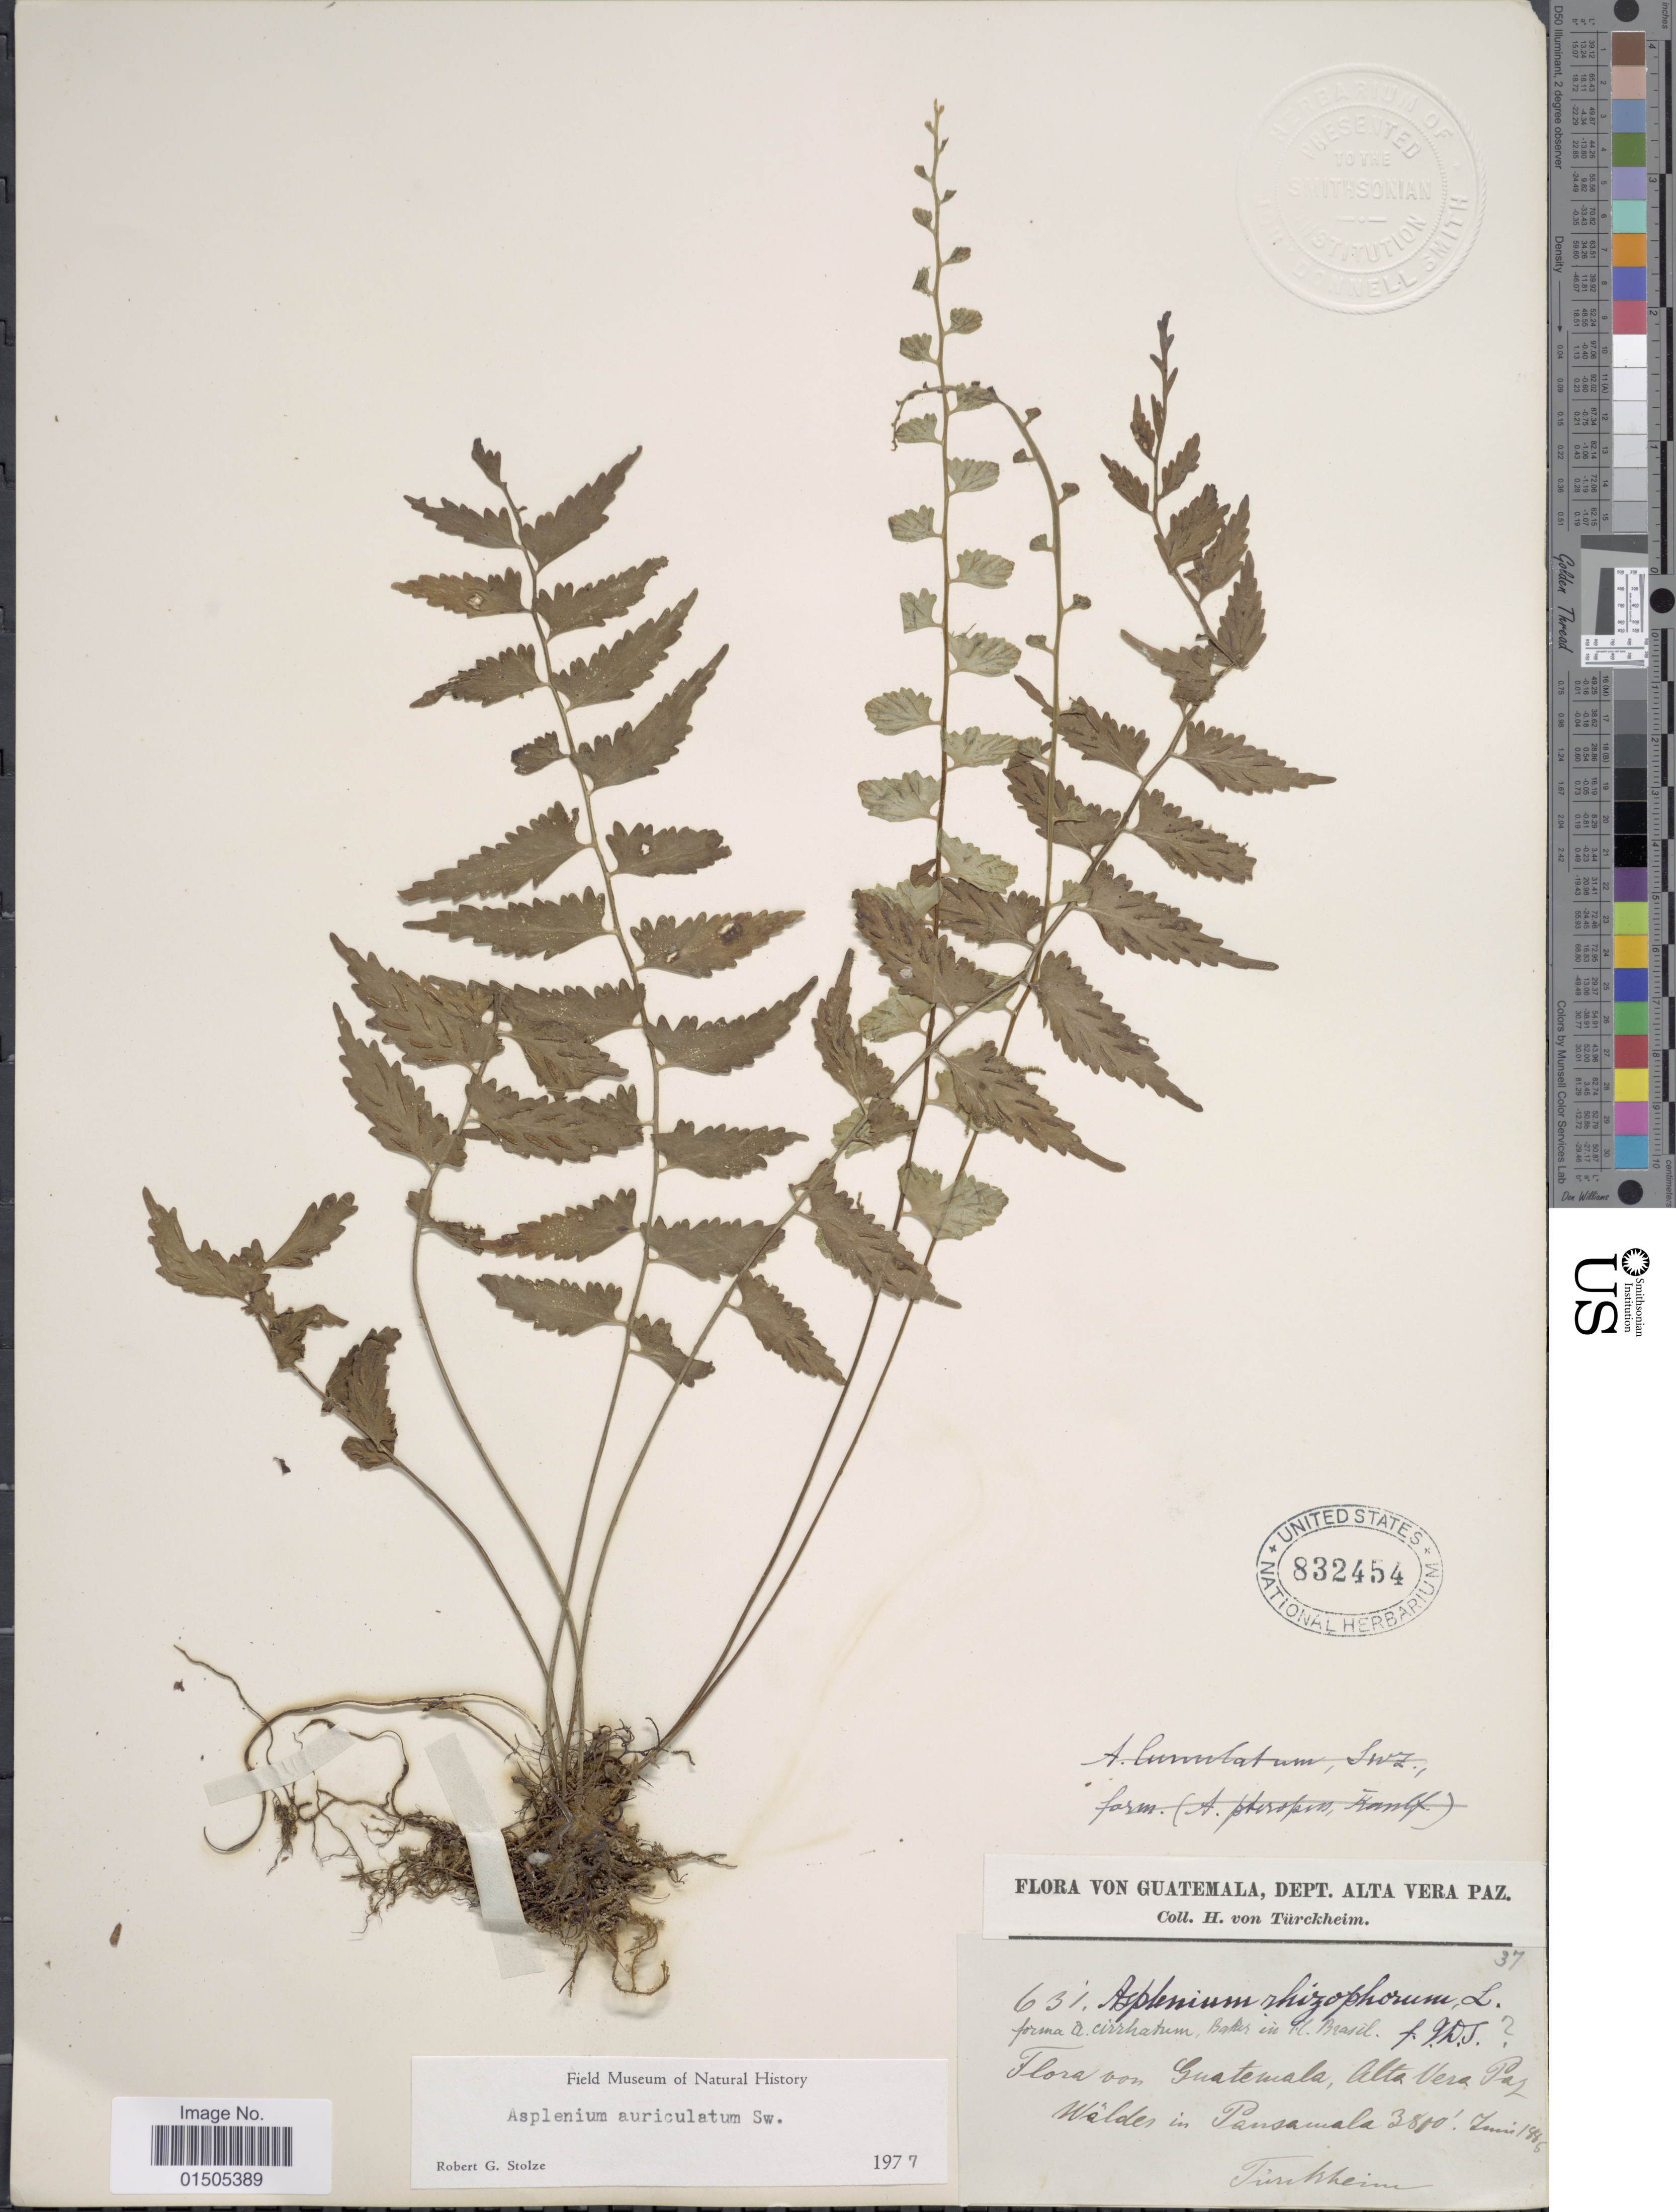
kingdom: Plantae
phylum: Tracheophyta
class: Polypodiopsida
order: Polypodiales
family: Aspleniaceae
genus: Asplenium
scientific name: Asplenium auriculatum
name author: Sw.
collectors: H. von Türckheim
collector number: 631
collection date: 1885-06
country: Guatemala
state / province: Alta Verapaz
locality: Wälder in Pansamala [woods in Pansamala]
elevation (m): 1158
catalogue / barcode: US 832454